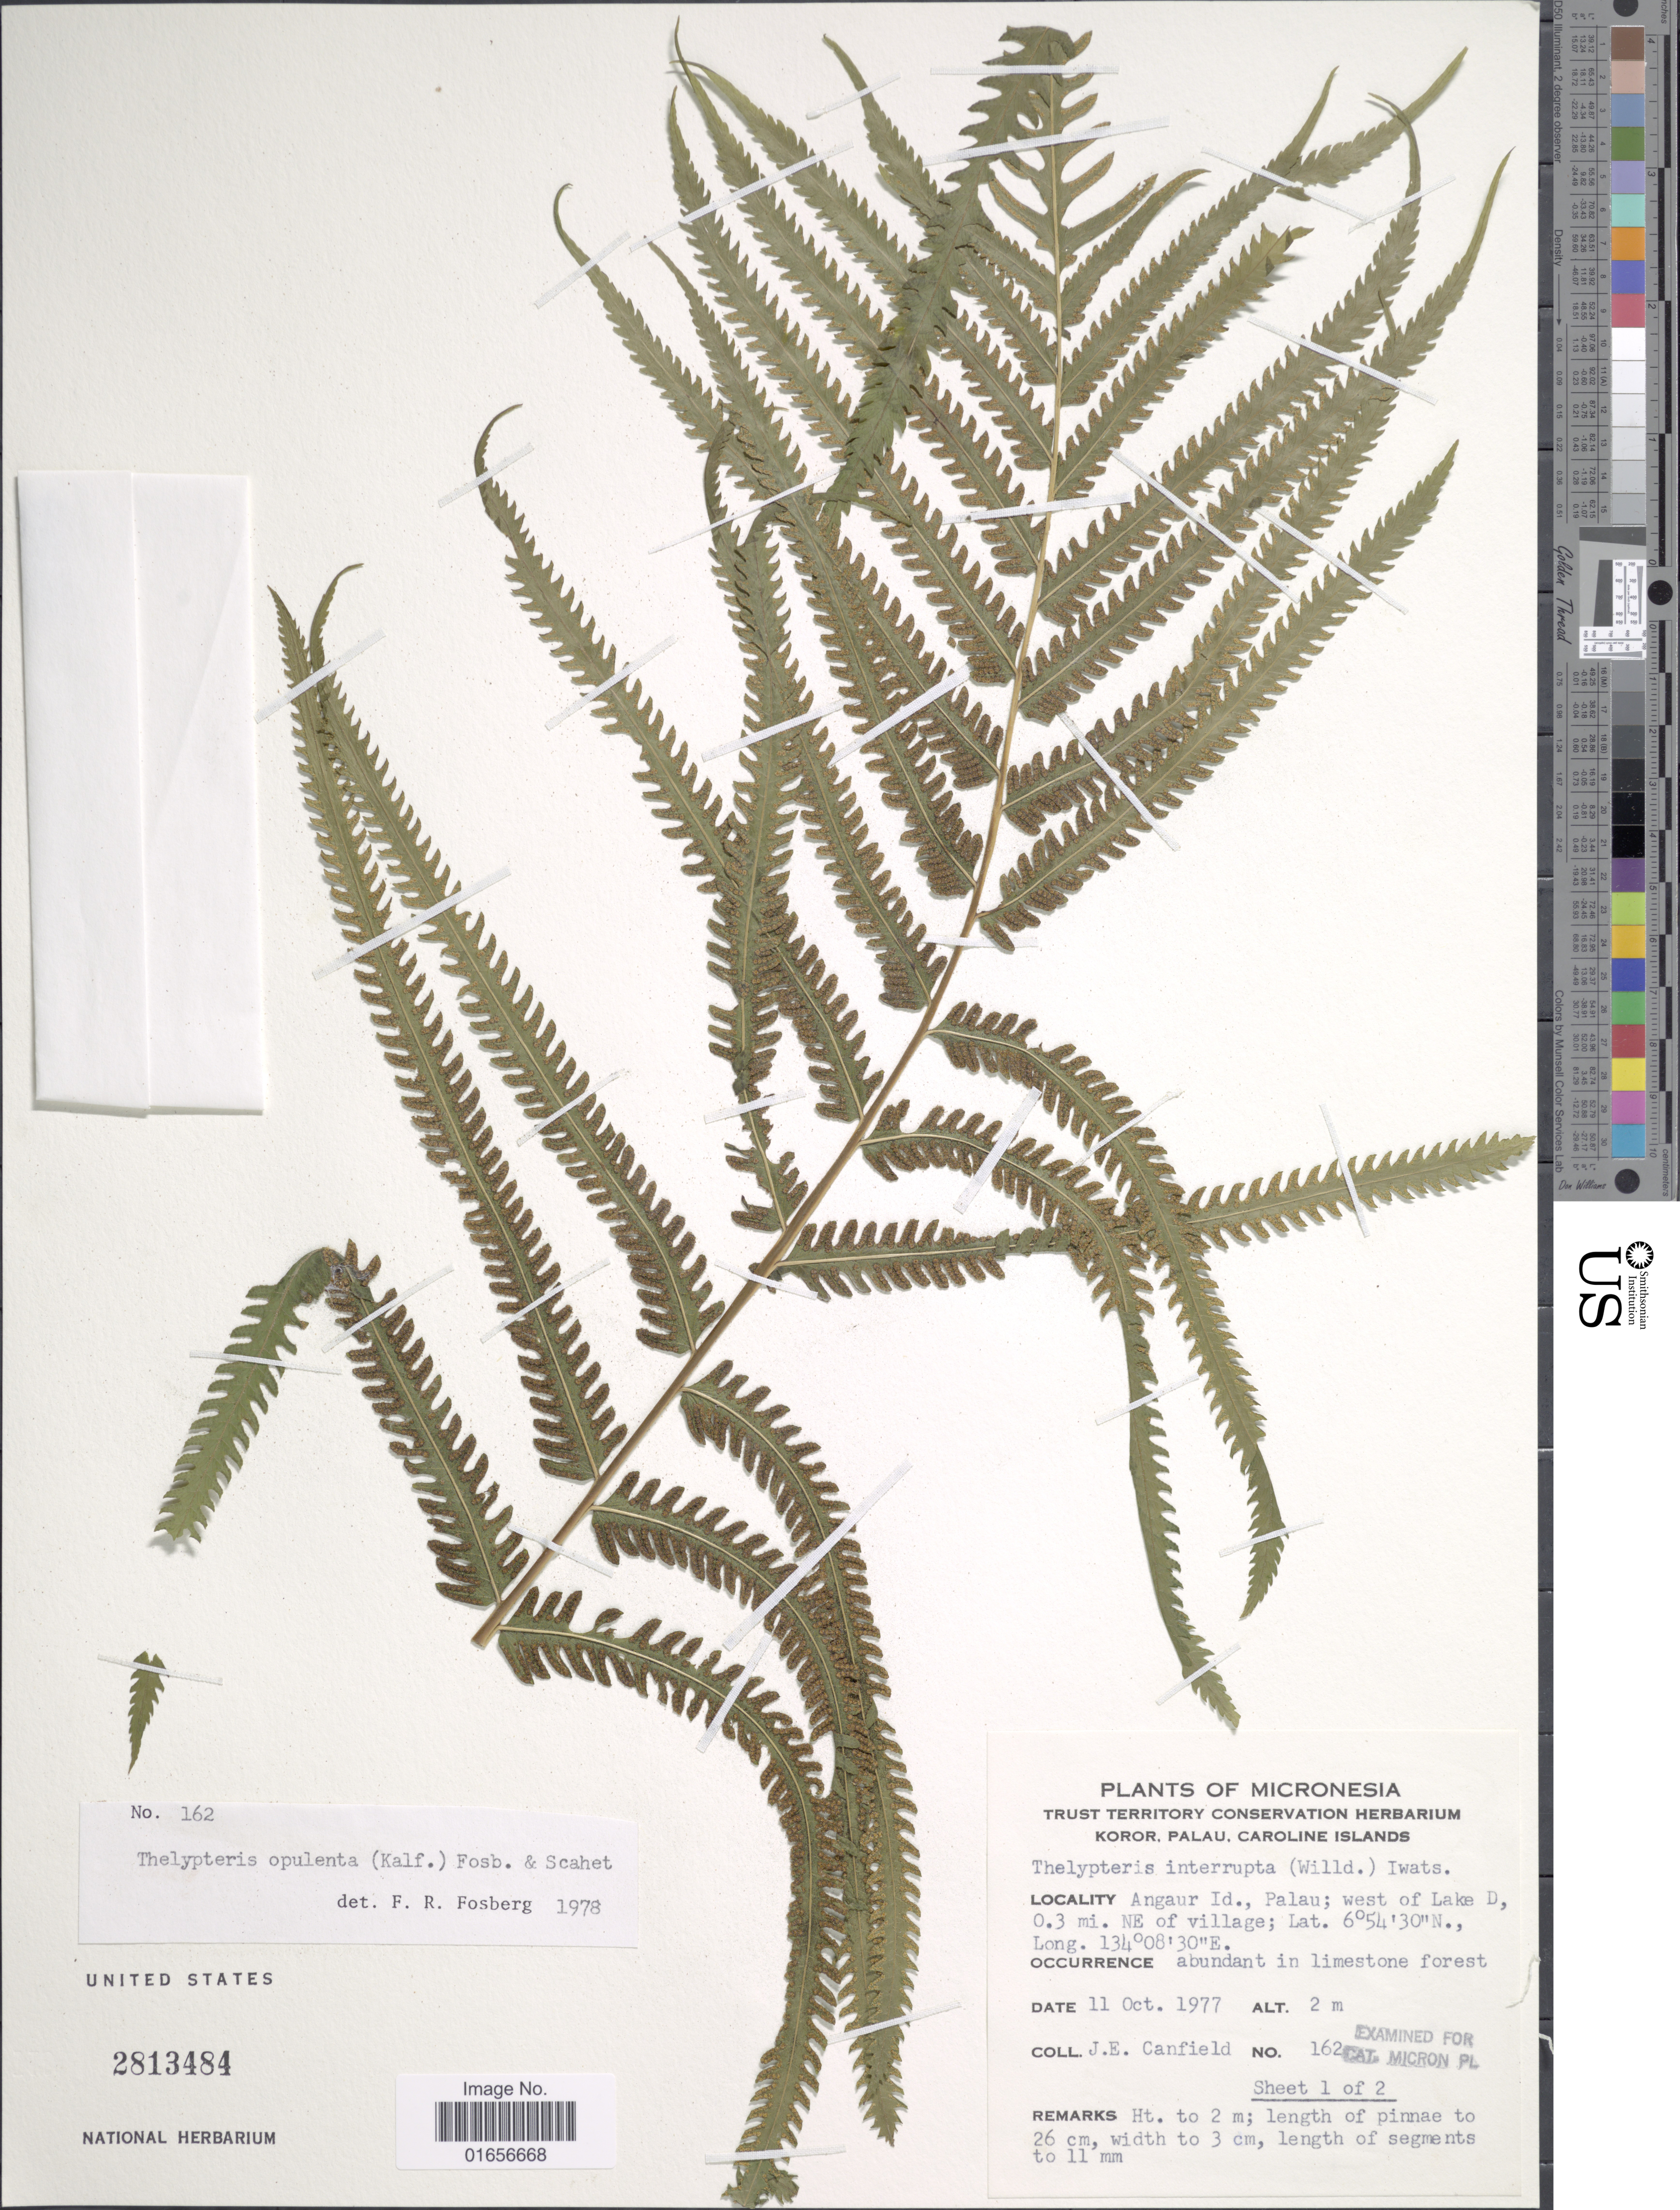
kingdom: Plantae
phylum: Tracheophyta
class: Polypodiopsida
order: Polypodiales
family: Thelypteridaceae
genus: Amphineuron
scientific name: Amphineuron opulentum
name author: (Kaulf.) Holttum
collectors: J. E. Canfield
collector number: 162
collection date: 1977-10-11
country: Micronesia, Federated States of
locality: Micronesai, Angaur Id., Palau; west of Lake D, 0.3 mi. NE of village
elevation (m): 2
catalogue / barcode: US 2813484